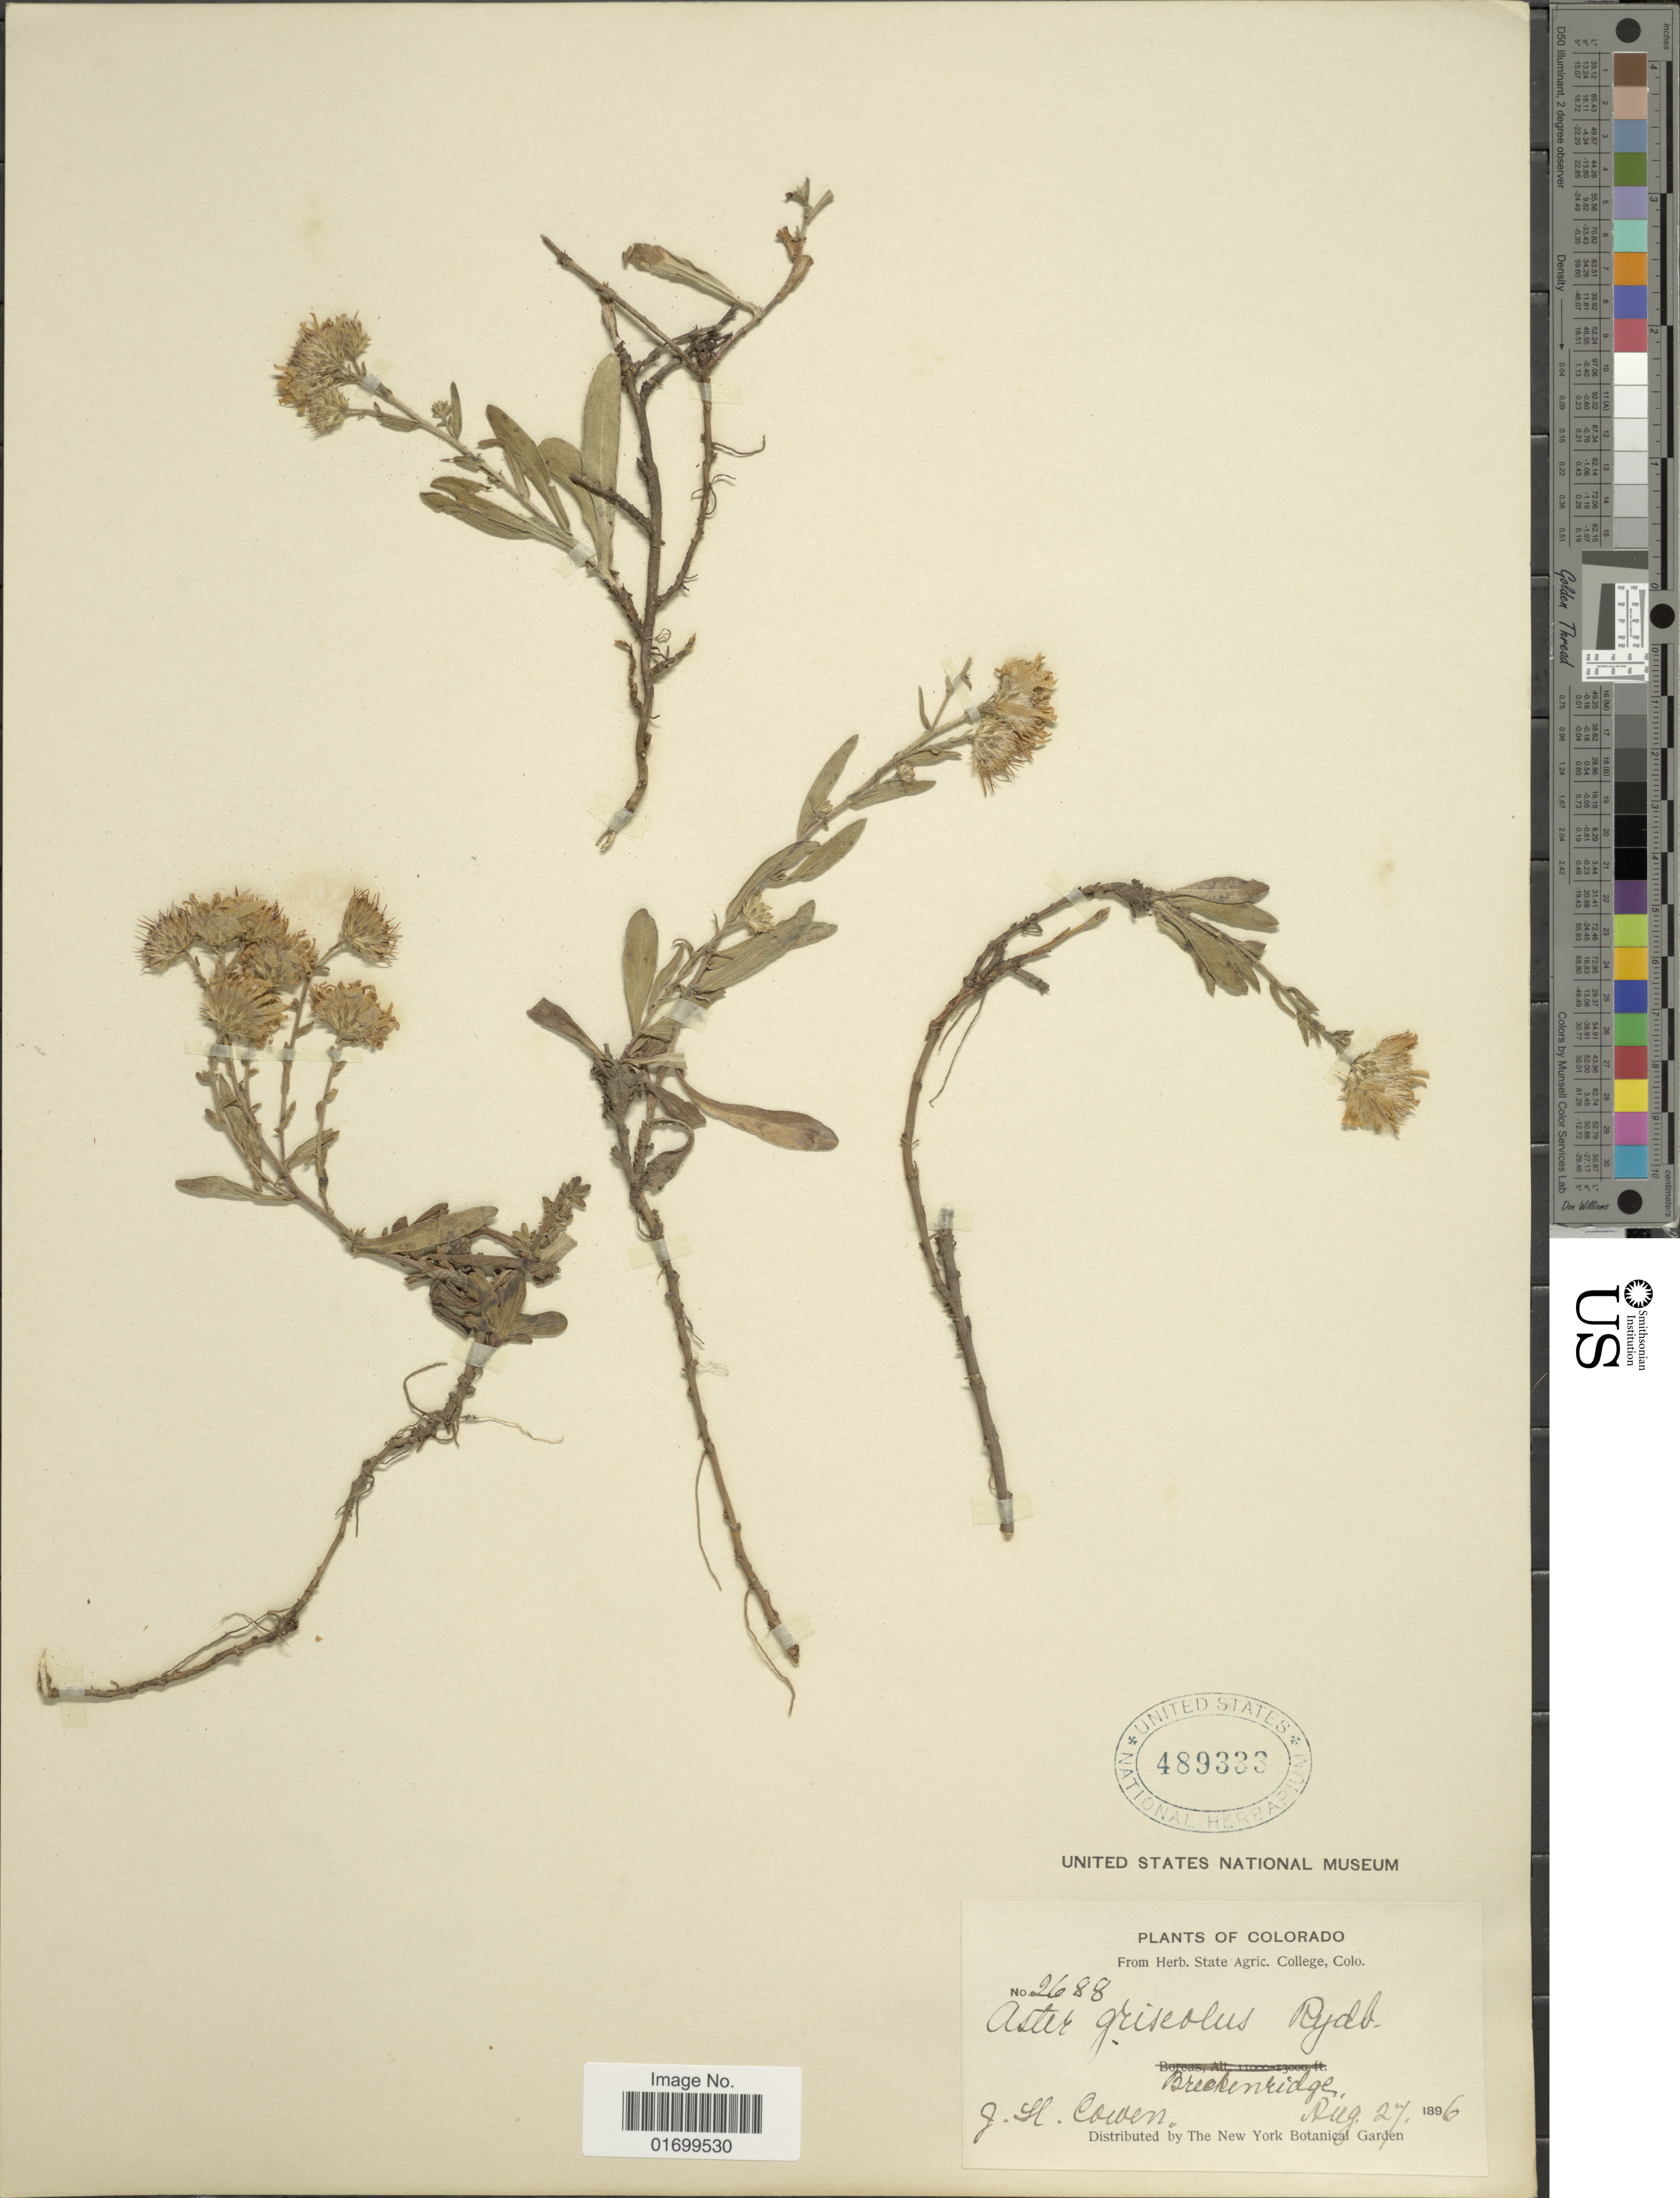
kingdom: Plantae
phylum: Tracheophyta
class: Magnoliopsida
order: Asterales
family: Asteraceae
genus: Symphyotrichum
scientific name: Symphyotrichum ascendens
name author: (Lindl.) G.L. Nesom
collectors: J. H. Cowen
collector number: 2688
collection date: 1896-08-27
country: United States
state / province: Colorado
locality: Breckenridge.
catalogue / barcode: US 489333